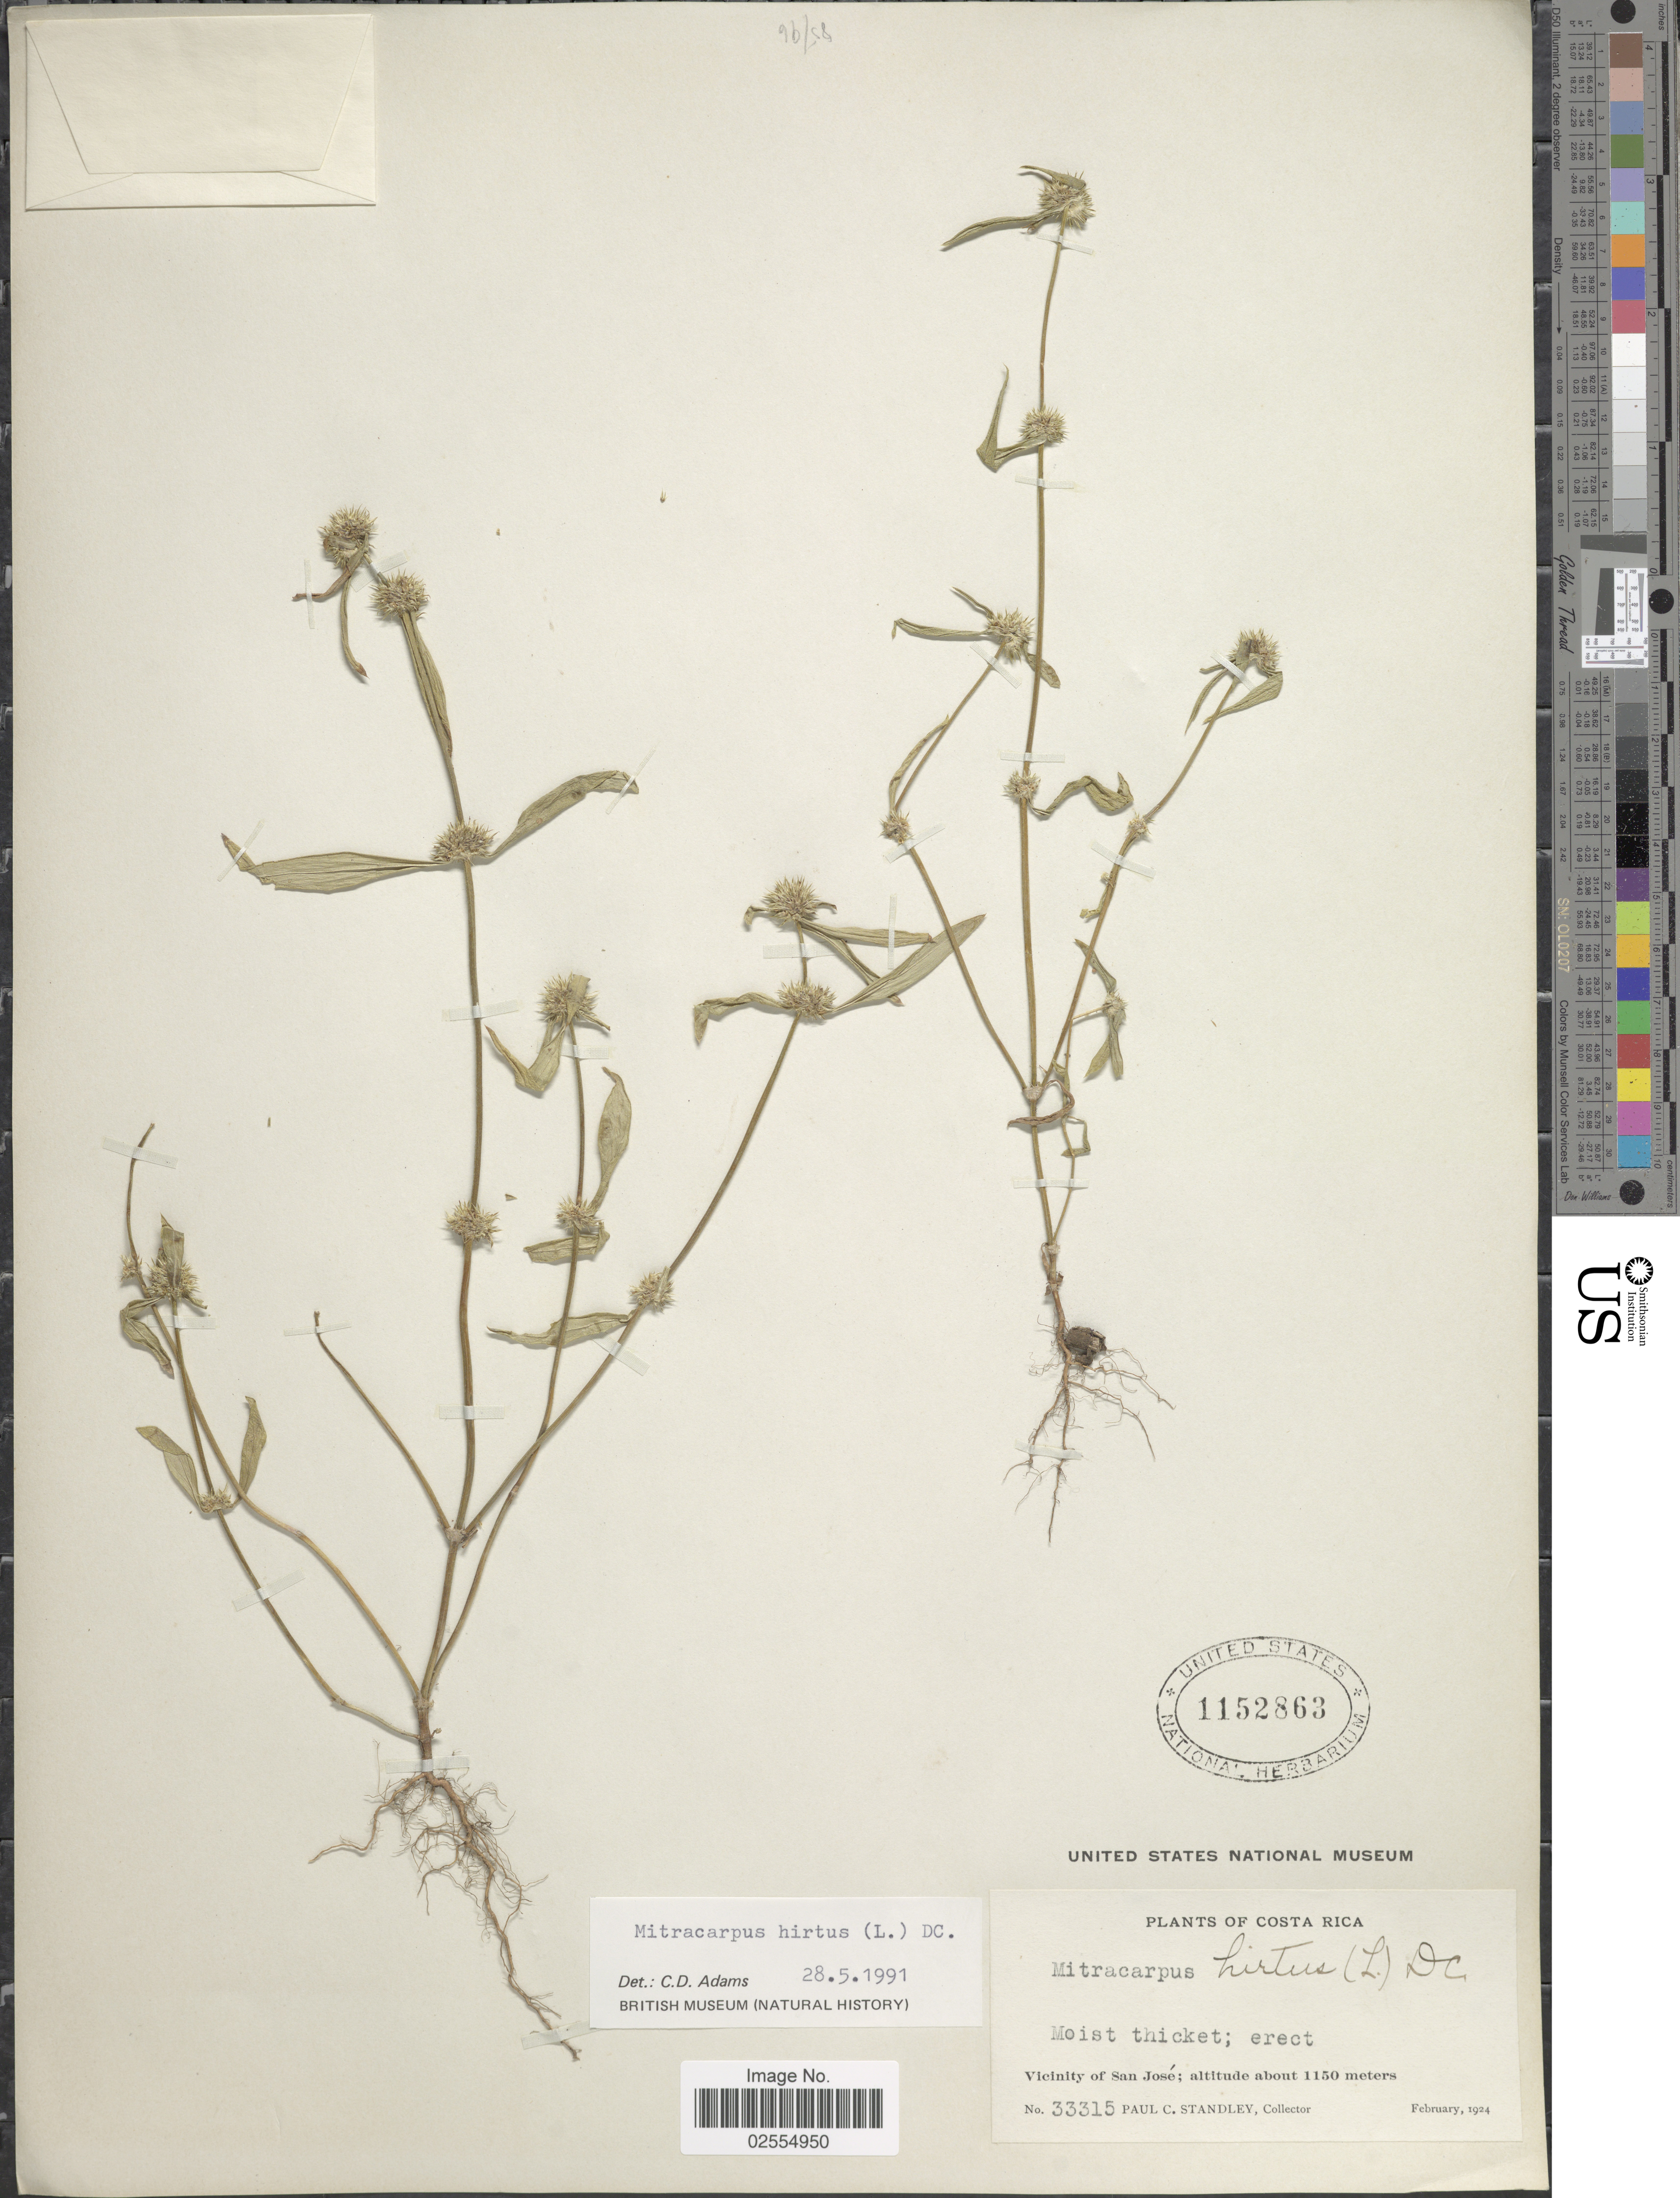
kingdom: Plantae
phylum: Tracheophyta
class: Magnoliopsida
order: Gentianales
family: Rubiaceae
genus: Mitracarpus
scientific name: Mitracarpus hirtus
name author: (L.) DC.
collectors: P. C. Standley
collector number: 33315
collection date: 1924-02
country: Costa Rica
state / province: San José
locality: Vicinity of San José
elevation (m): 1150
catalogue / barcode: US 1152863